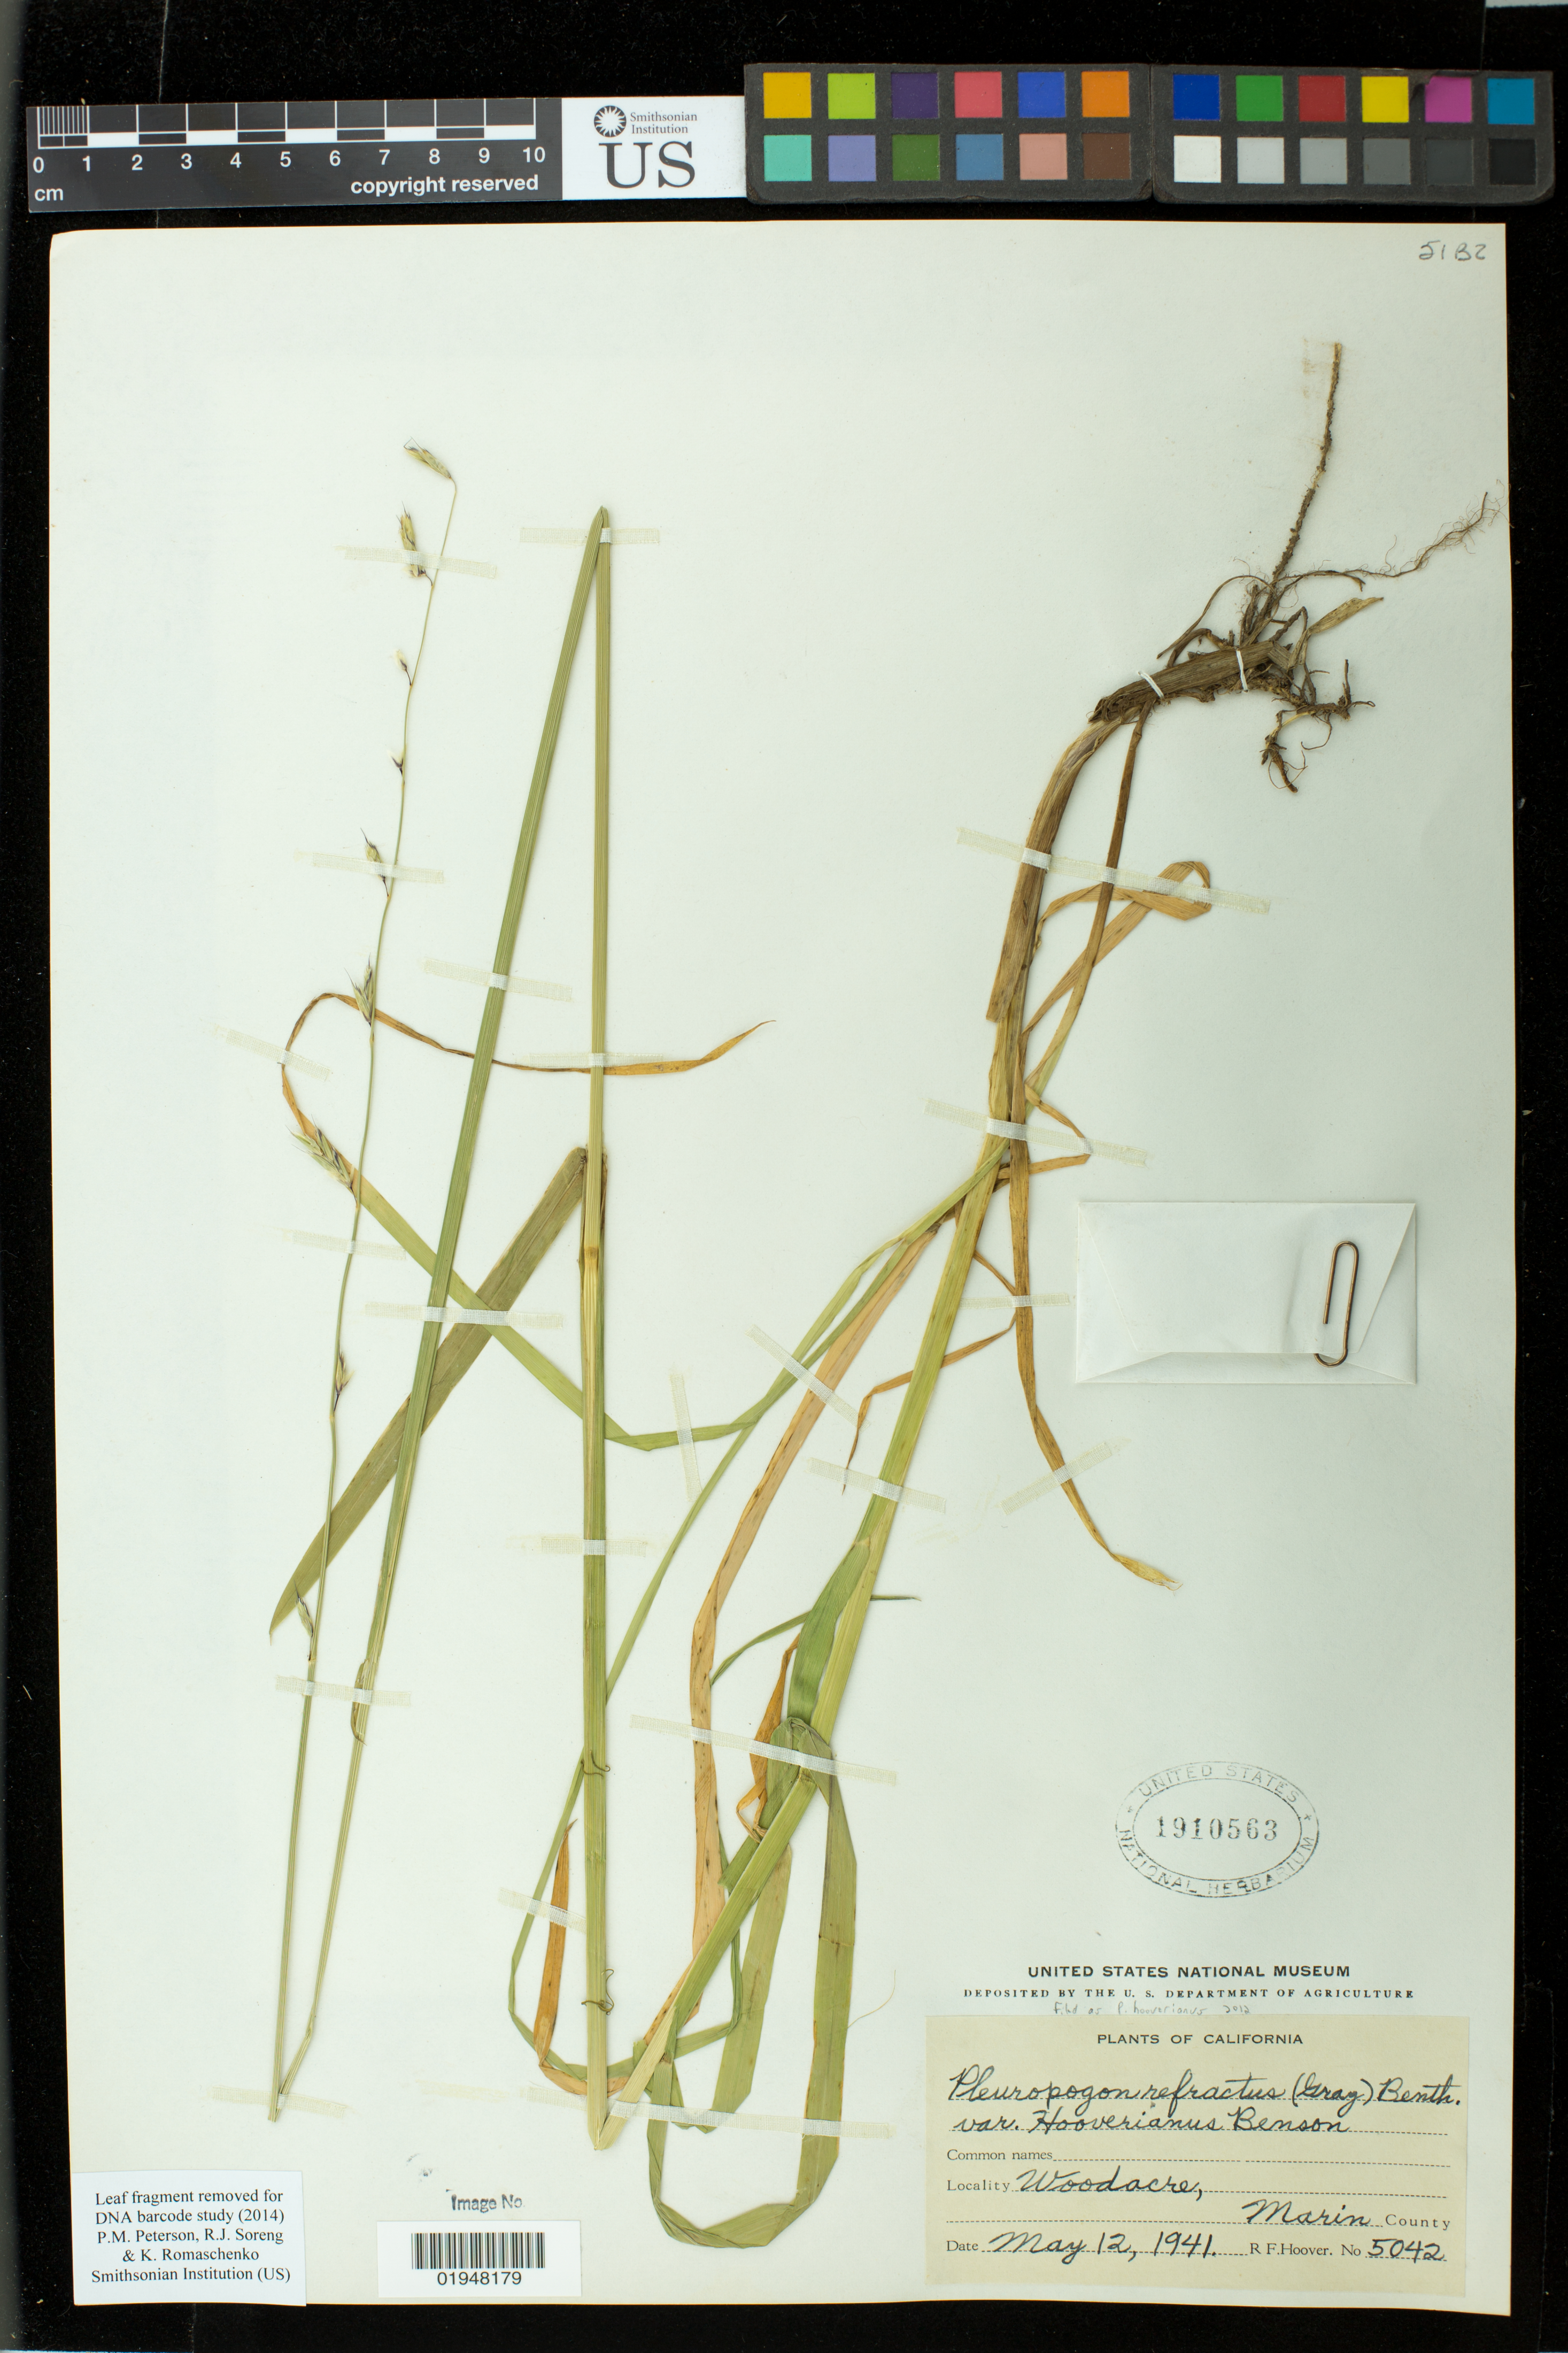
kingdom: Plantae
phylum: Tracheophyta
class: Liliopsida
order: Poales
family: Poaceae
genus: Pleuropogon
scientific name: Pleuropogon hooverianus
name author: (L.D. Benson) J.T. Howell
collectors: R. F. Hoover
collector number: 5042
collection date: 1941-05-12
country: United States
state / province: California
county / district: Marin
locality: Woodacre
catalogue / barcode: US 1910563